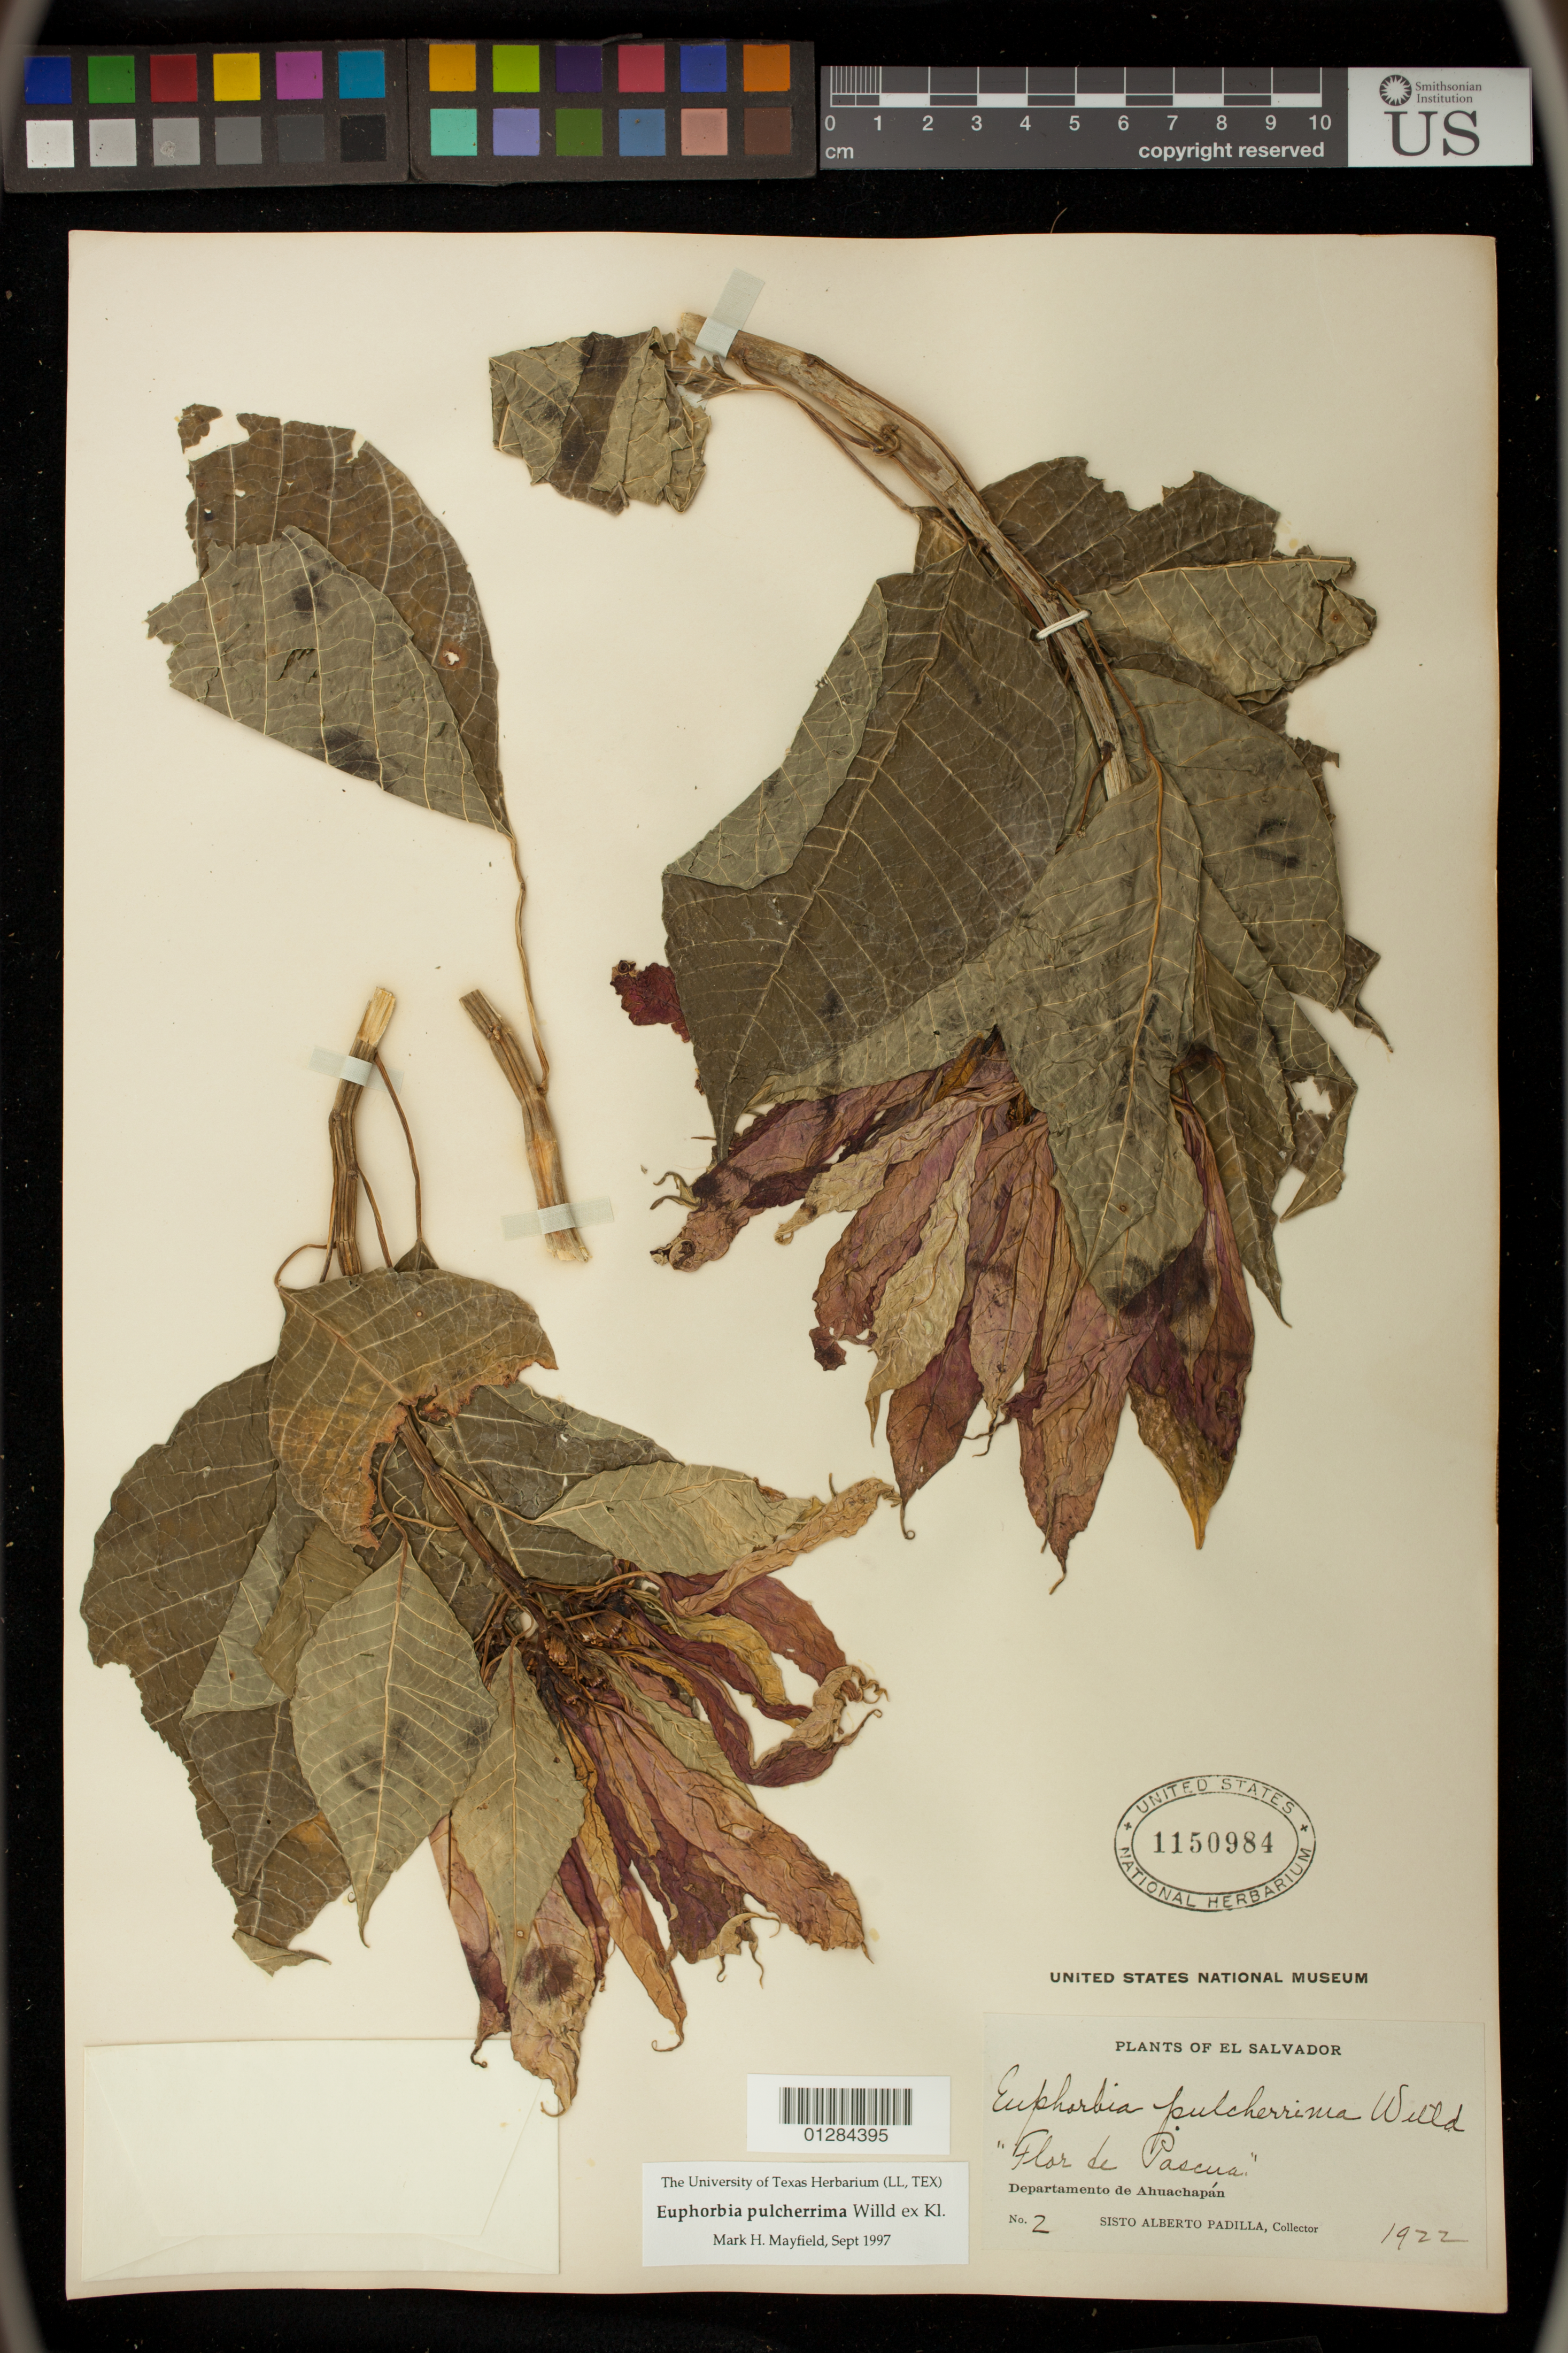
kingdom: Plantae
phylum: Tracheophyta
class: Magnoliopsida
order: Malpighiales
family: Euphorbiaceae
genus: Euphorbia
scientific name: Euphorbia pulcherrima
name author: Willd. ex Klotzsch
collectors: S. A. Padilla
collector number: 2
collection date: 1922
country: El Salvador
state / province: Ahuachapan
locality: Flor de Pascua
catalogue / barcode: US 1150984